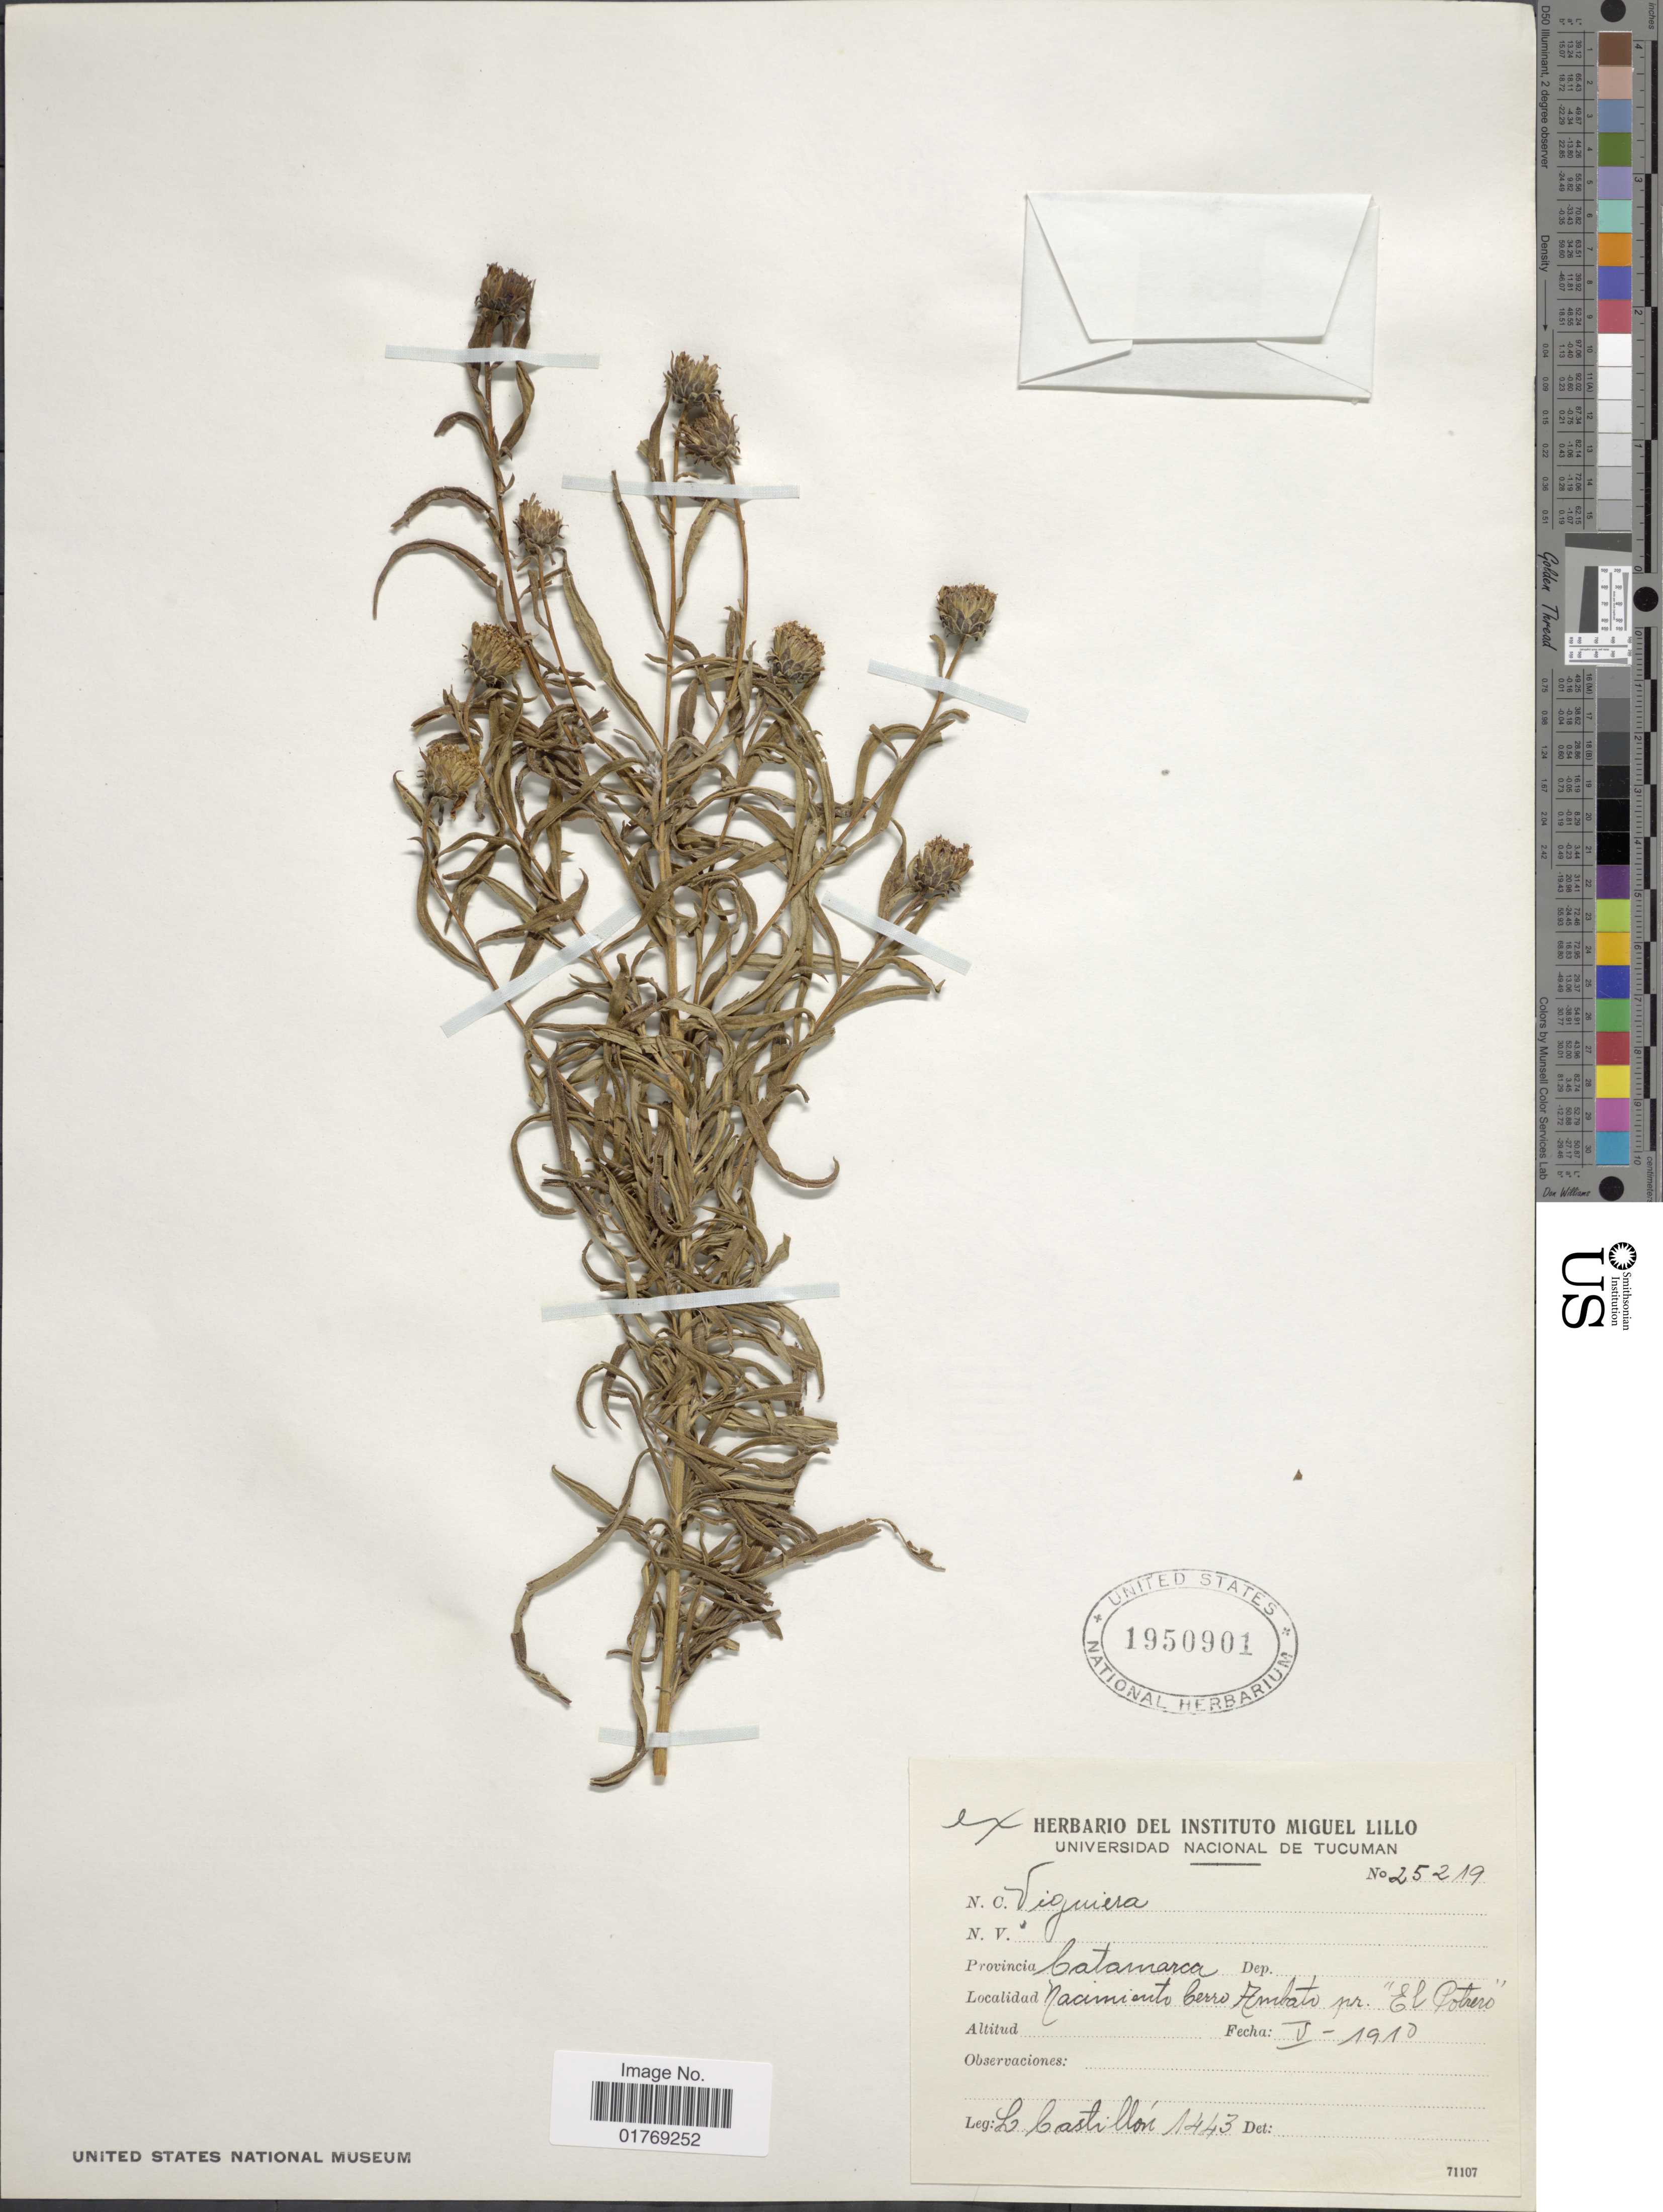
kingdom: Plantae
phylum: Tracheophyta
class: Magnoliopsida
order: Asterales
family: Asteraceae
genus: Viguiera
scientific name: Viguiera sp.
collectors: L. Castillón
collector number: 1443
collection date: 1910-05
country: Argentina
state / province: Catamarca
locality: Provincia Catamarca. Nacimiento Cerro Ambato pr. "El Potrero"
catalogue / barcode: US 1950901